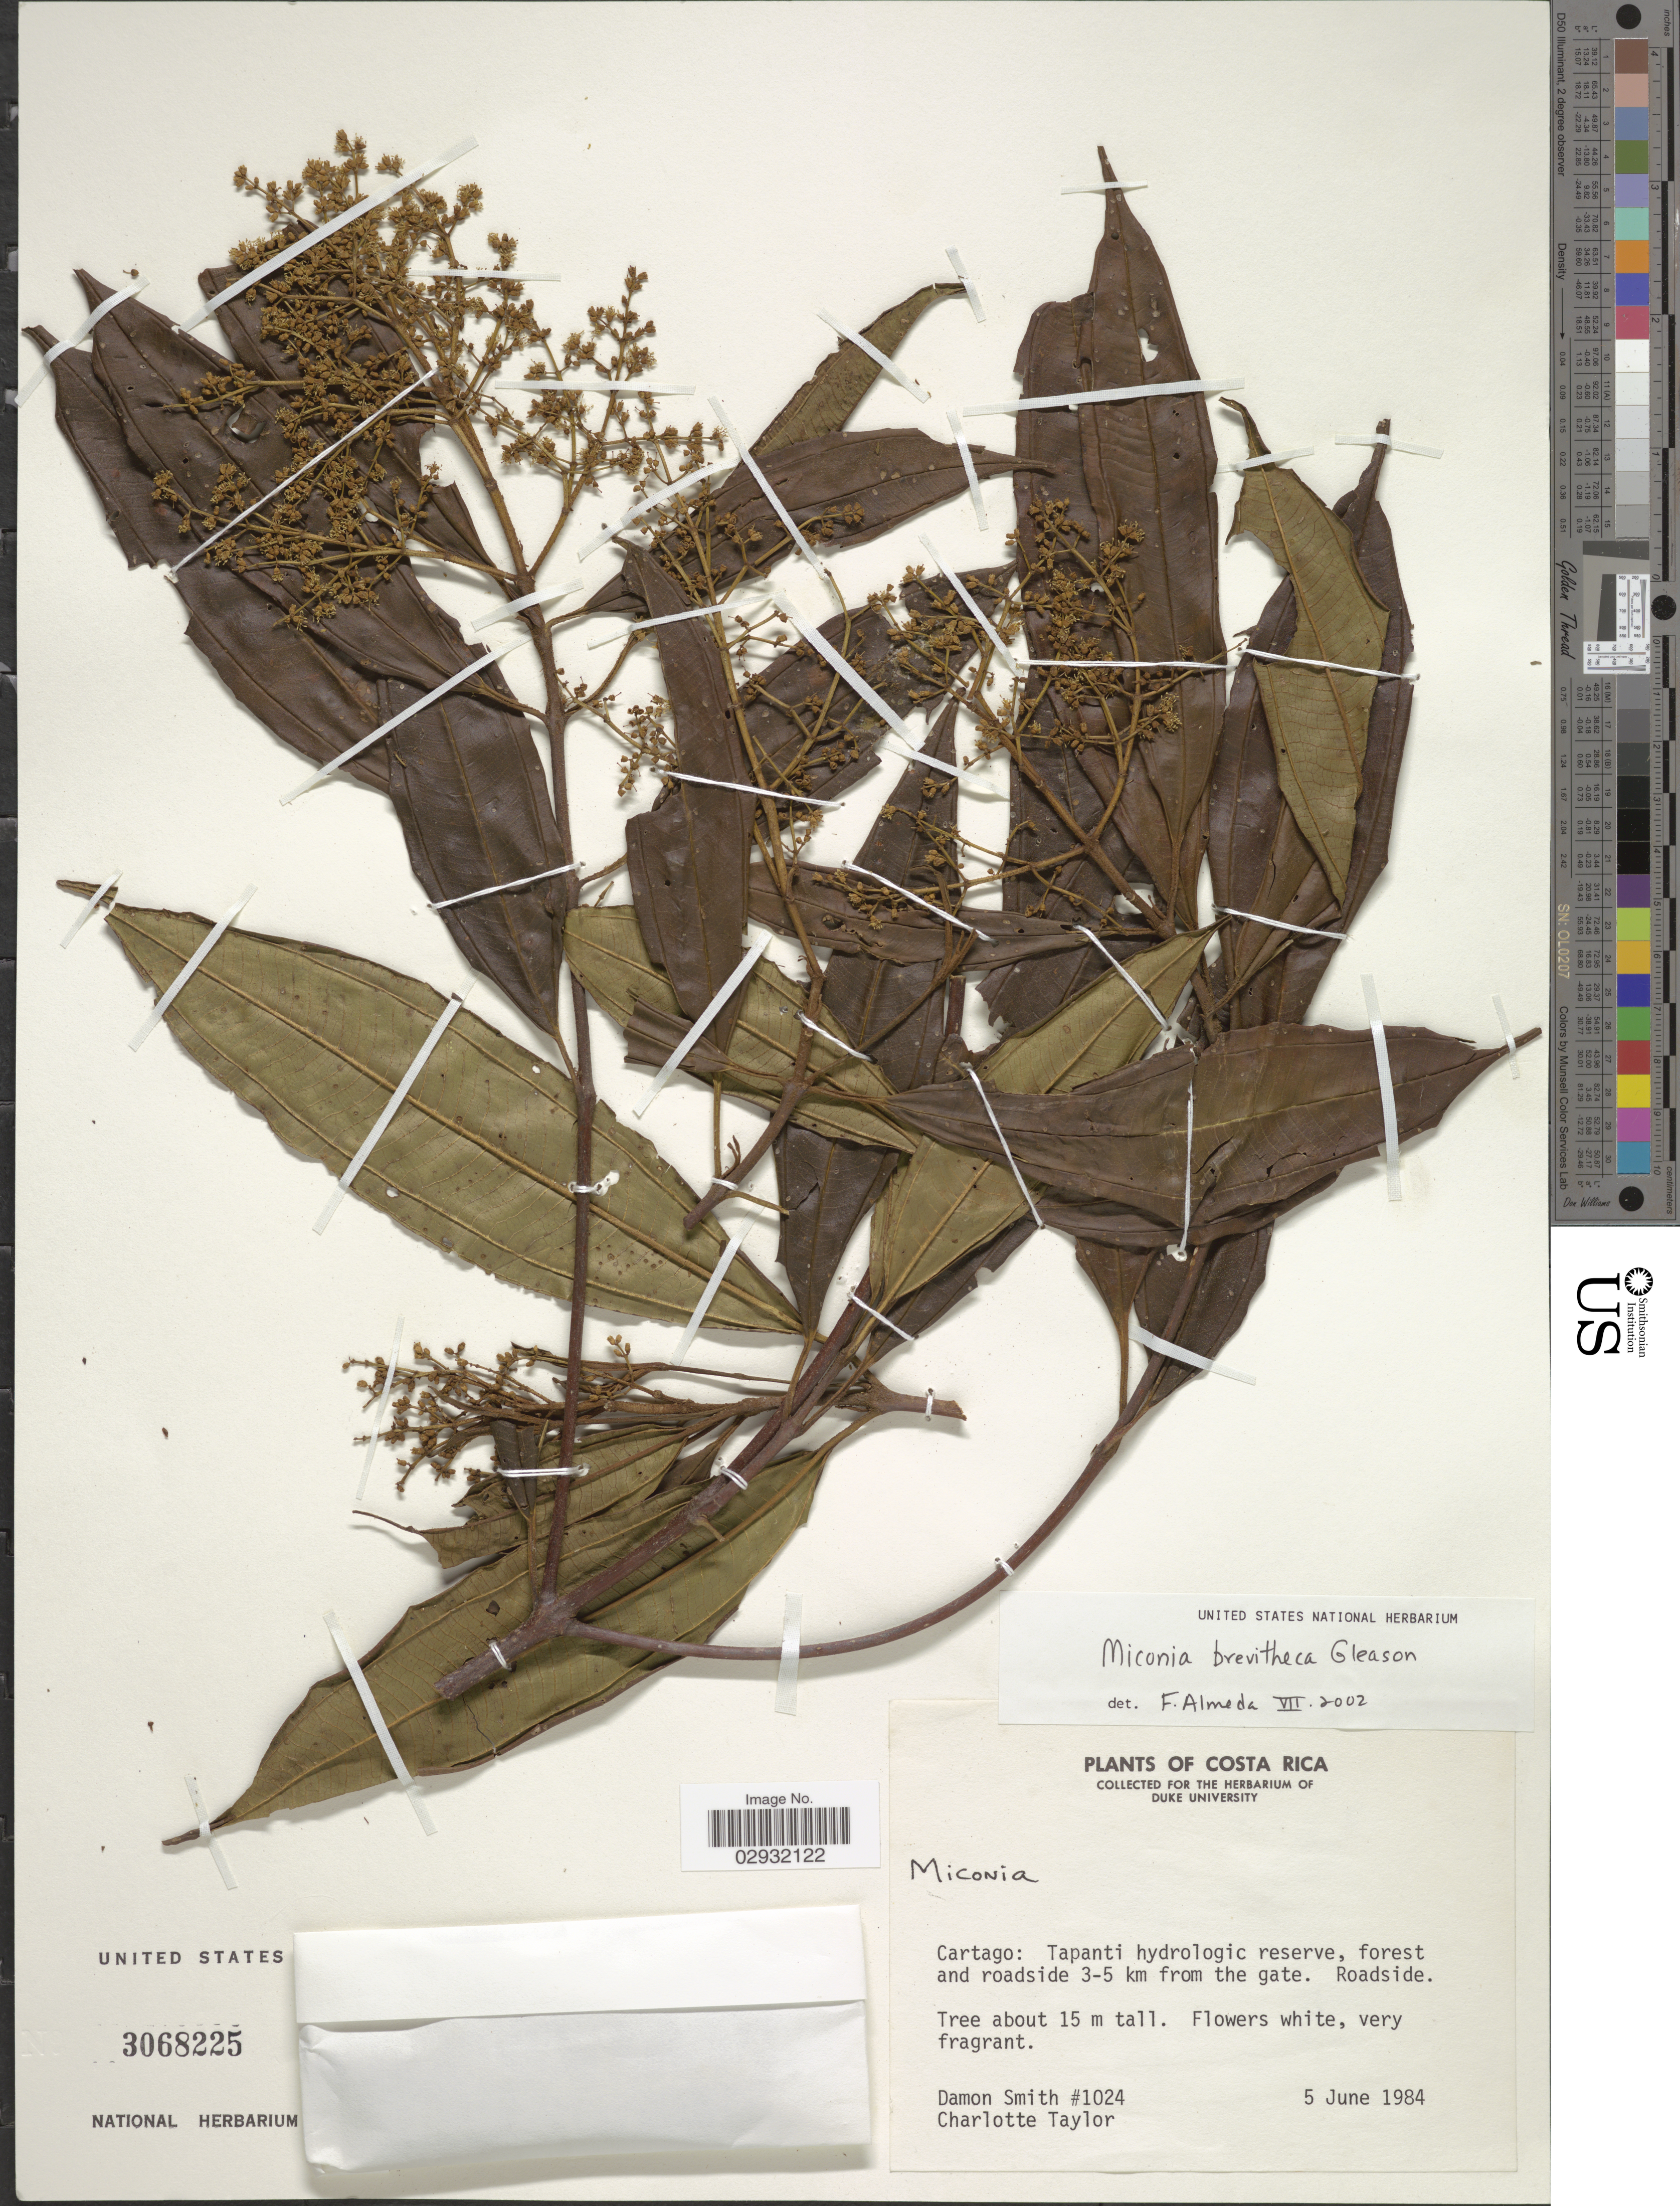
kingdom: Plantae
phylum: Tracheophyta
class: Magnoliopsida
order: Myrtales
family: Melastomataceae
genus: Miconia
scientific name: Miconia brevitheca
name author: Gleason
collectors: D. A. Smith & C. M. Taylor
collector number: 1024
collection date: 1984-06-05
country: Costa Rica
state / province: Cartago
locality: Tapanti hydrologic reserve, forest and roadside 3-5 km from the gate, Roadside.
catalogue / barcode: US 3068225